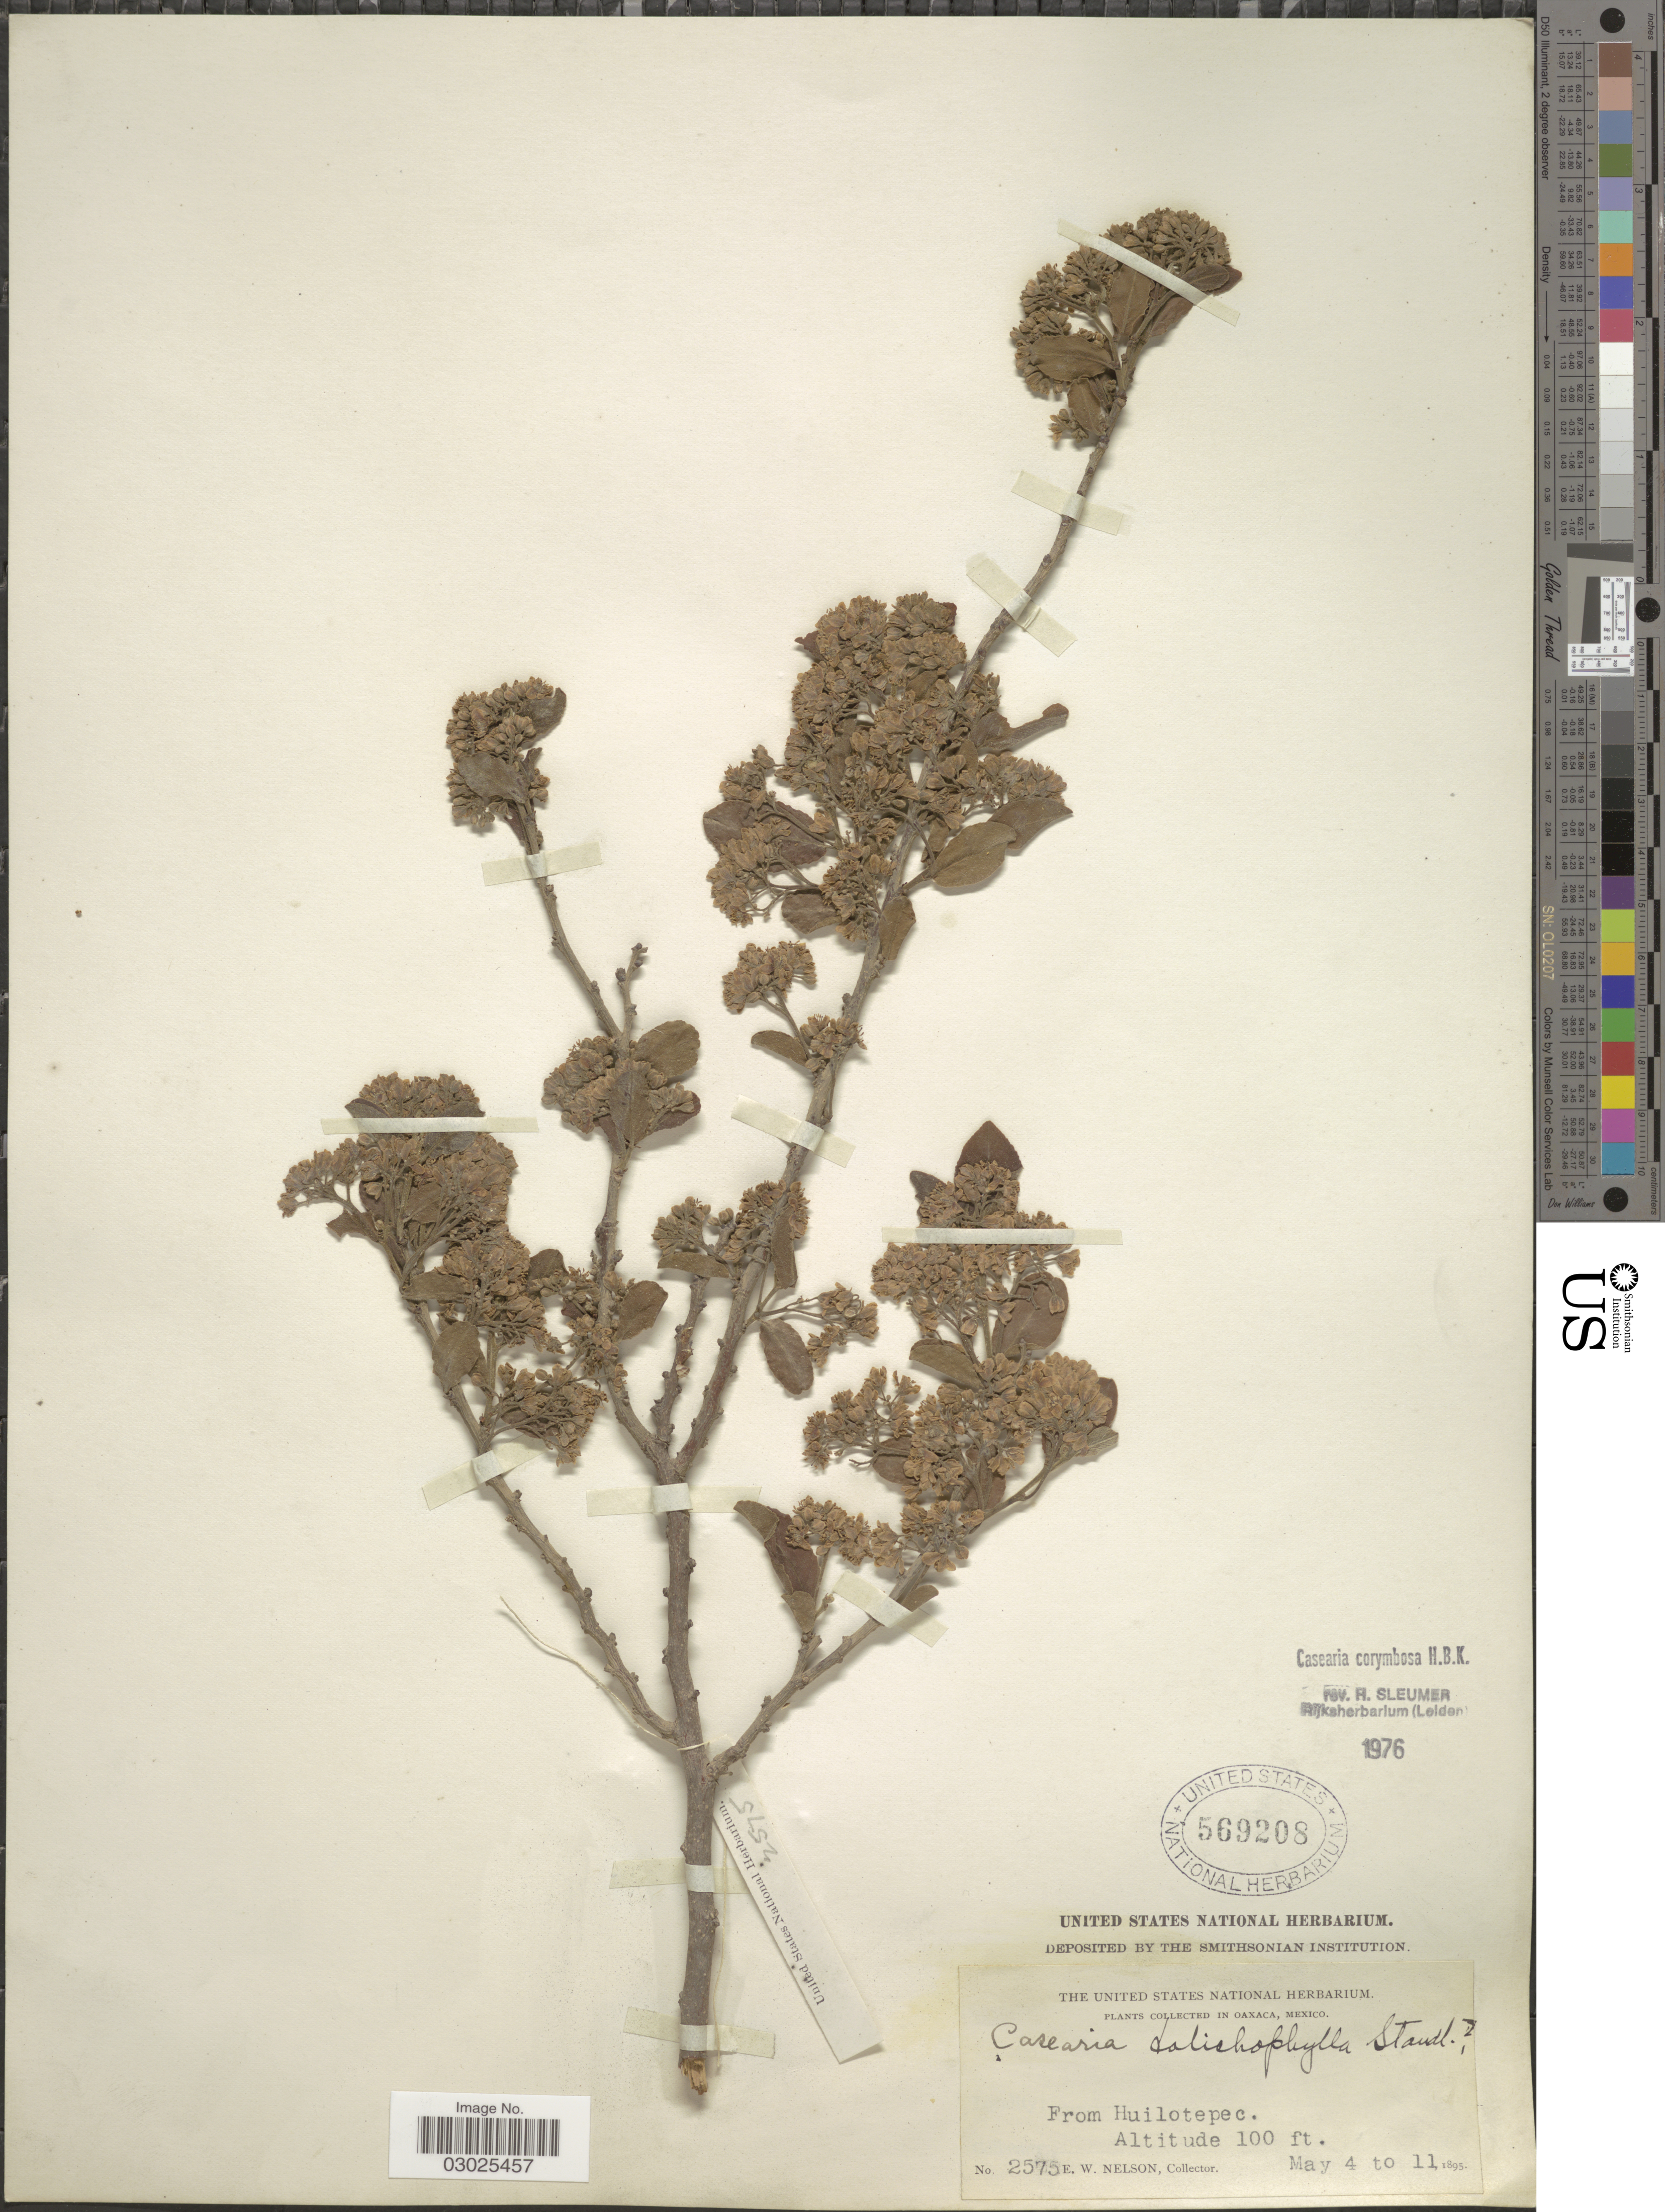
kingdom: Plantae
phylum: Tracheophyta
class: Magnoliopsida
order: Malpighiales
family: Salicaceae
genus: Casearia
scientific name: Casearia corymbosa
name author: Kunth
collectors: E. W. Nelson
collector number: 2575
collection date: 1895-05-04/1895-05-11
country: Mexico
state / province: Oaxaca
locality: From Huilotepec.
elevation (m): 30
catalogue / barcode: US 569208